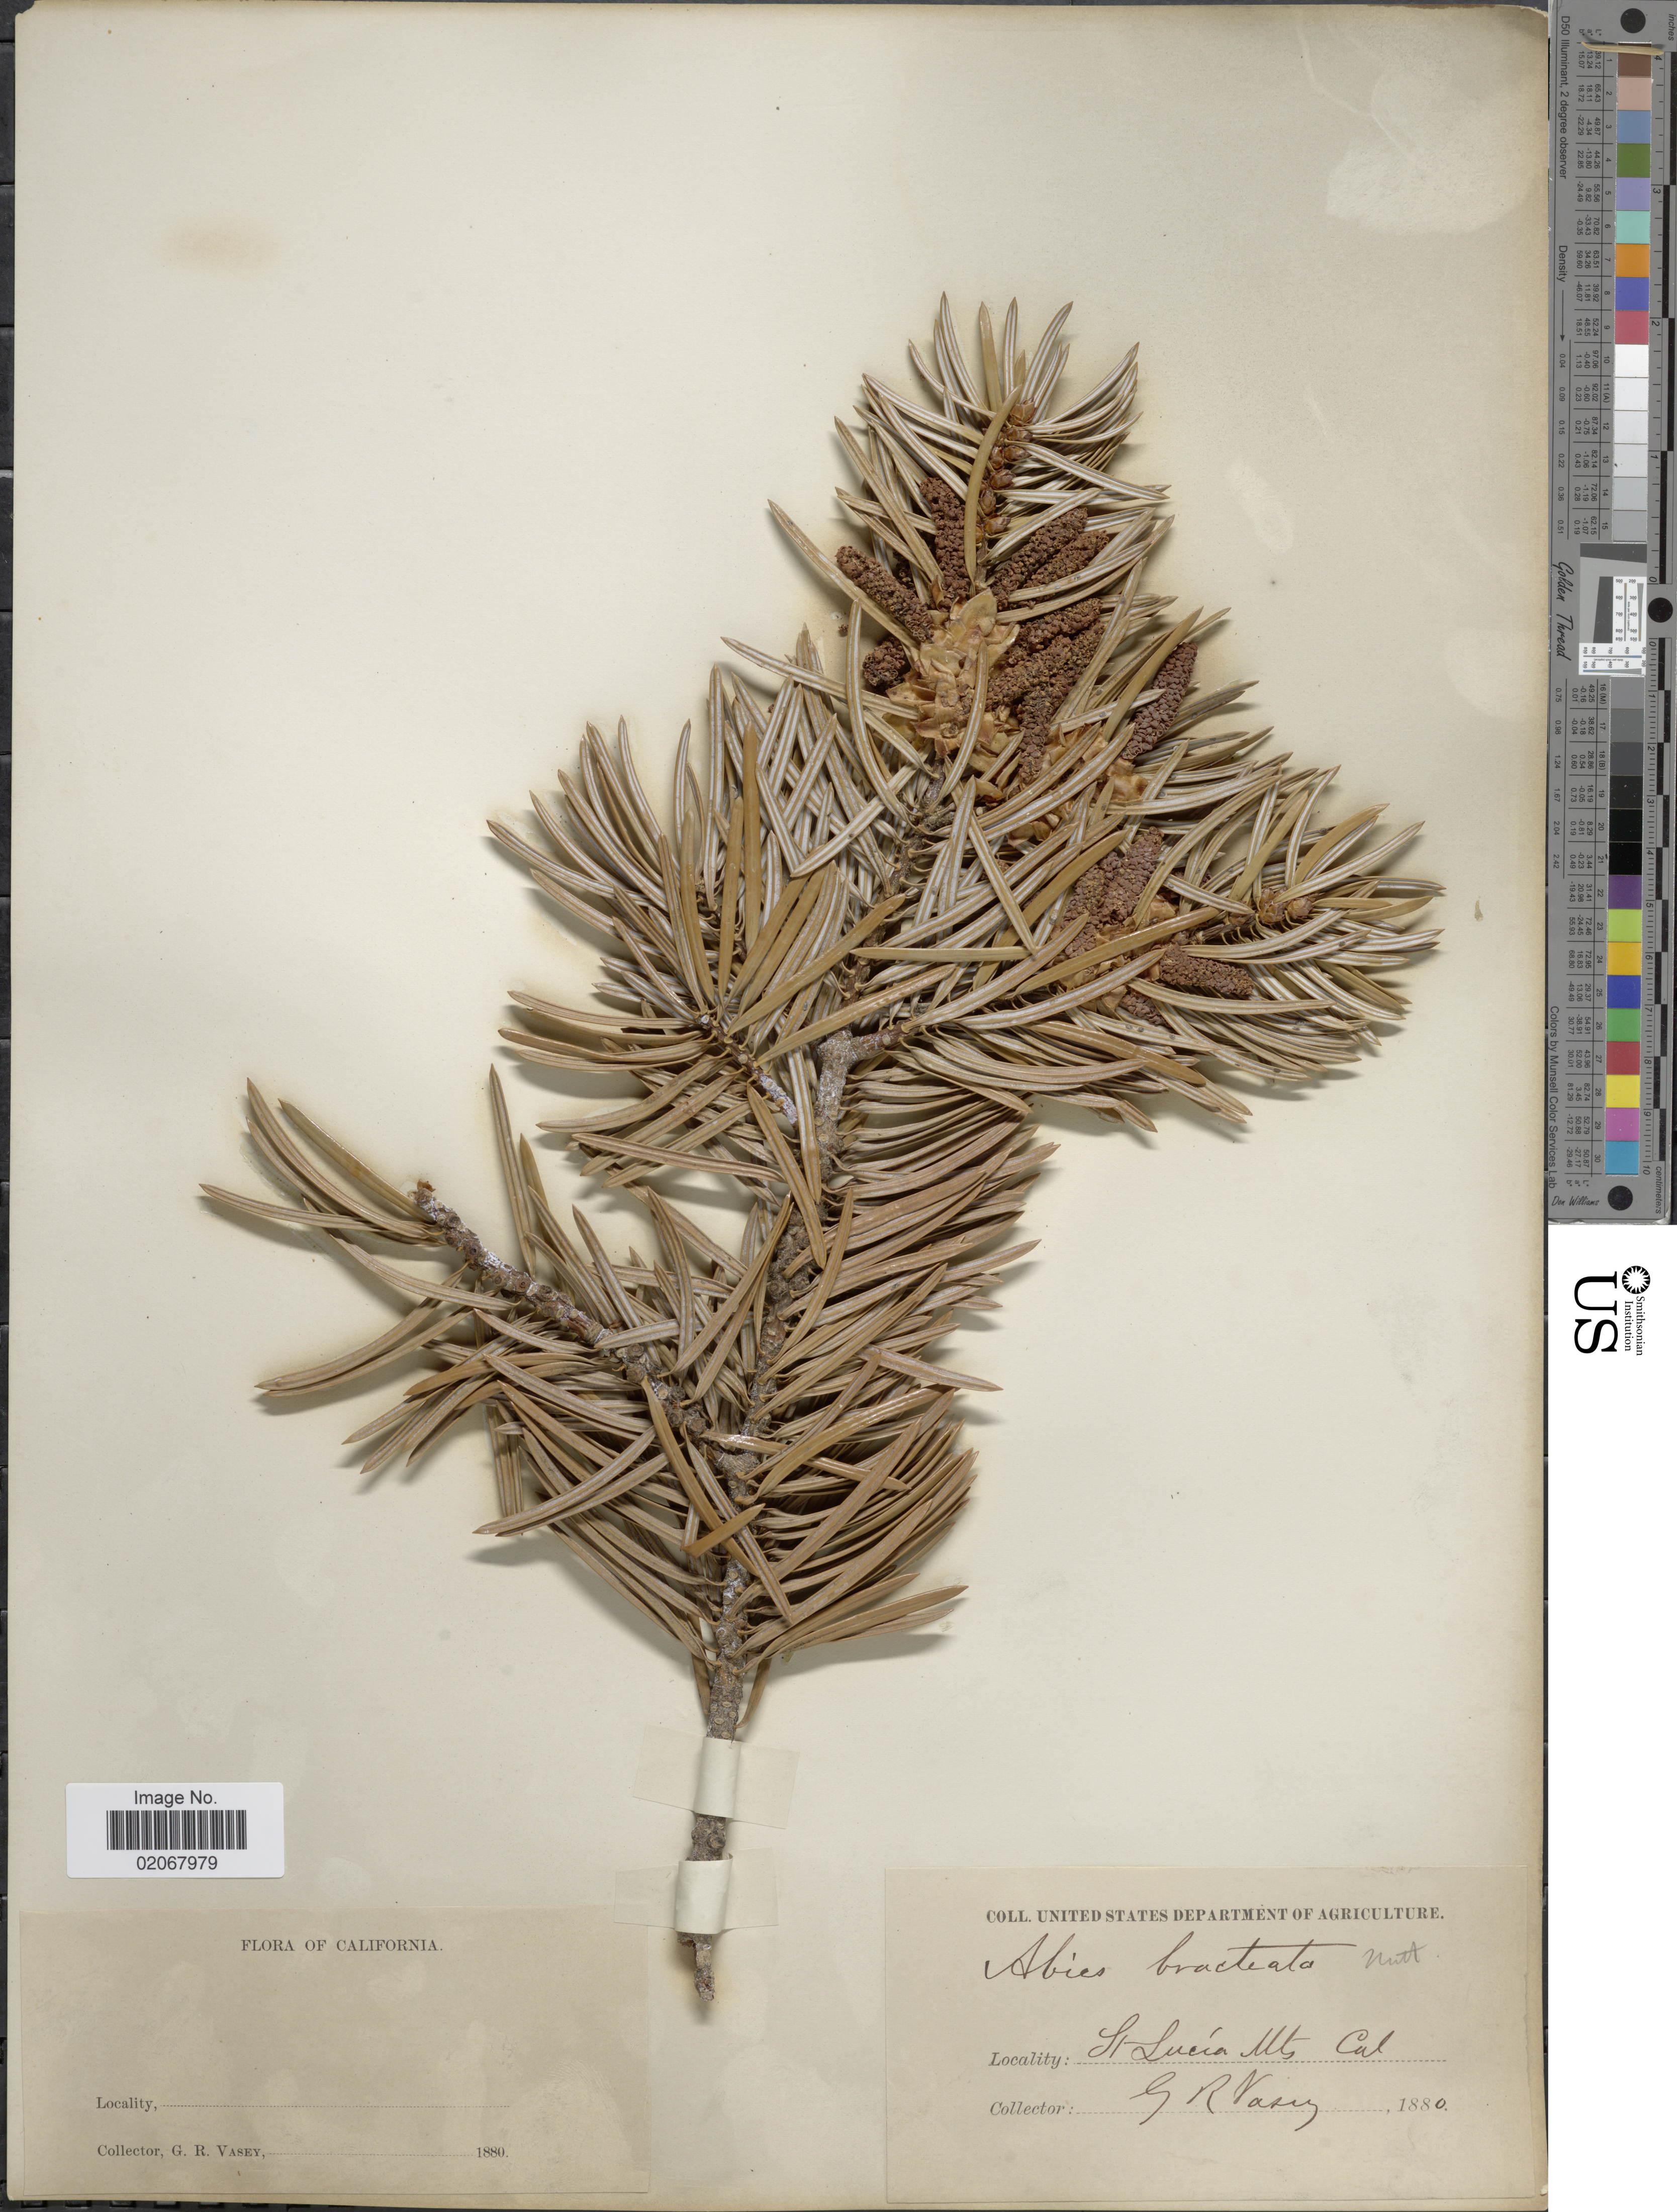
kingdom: Plantae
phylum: Tracheophyta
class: Pinopsida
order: Pinales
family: Pinaceae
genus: Abies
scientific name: Abies bracteata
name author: (D. Don) Poit.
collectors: G. R. Vasey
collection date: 1880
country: United States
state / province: California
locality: St. Lucia Mts.